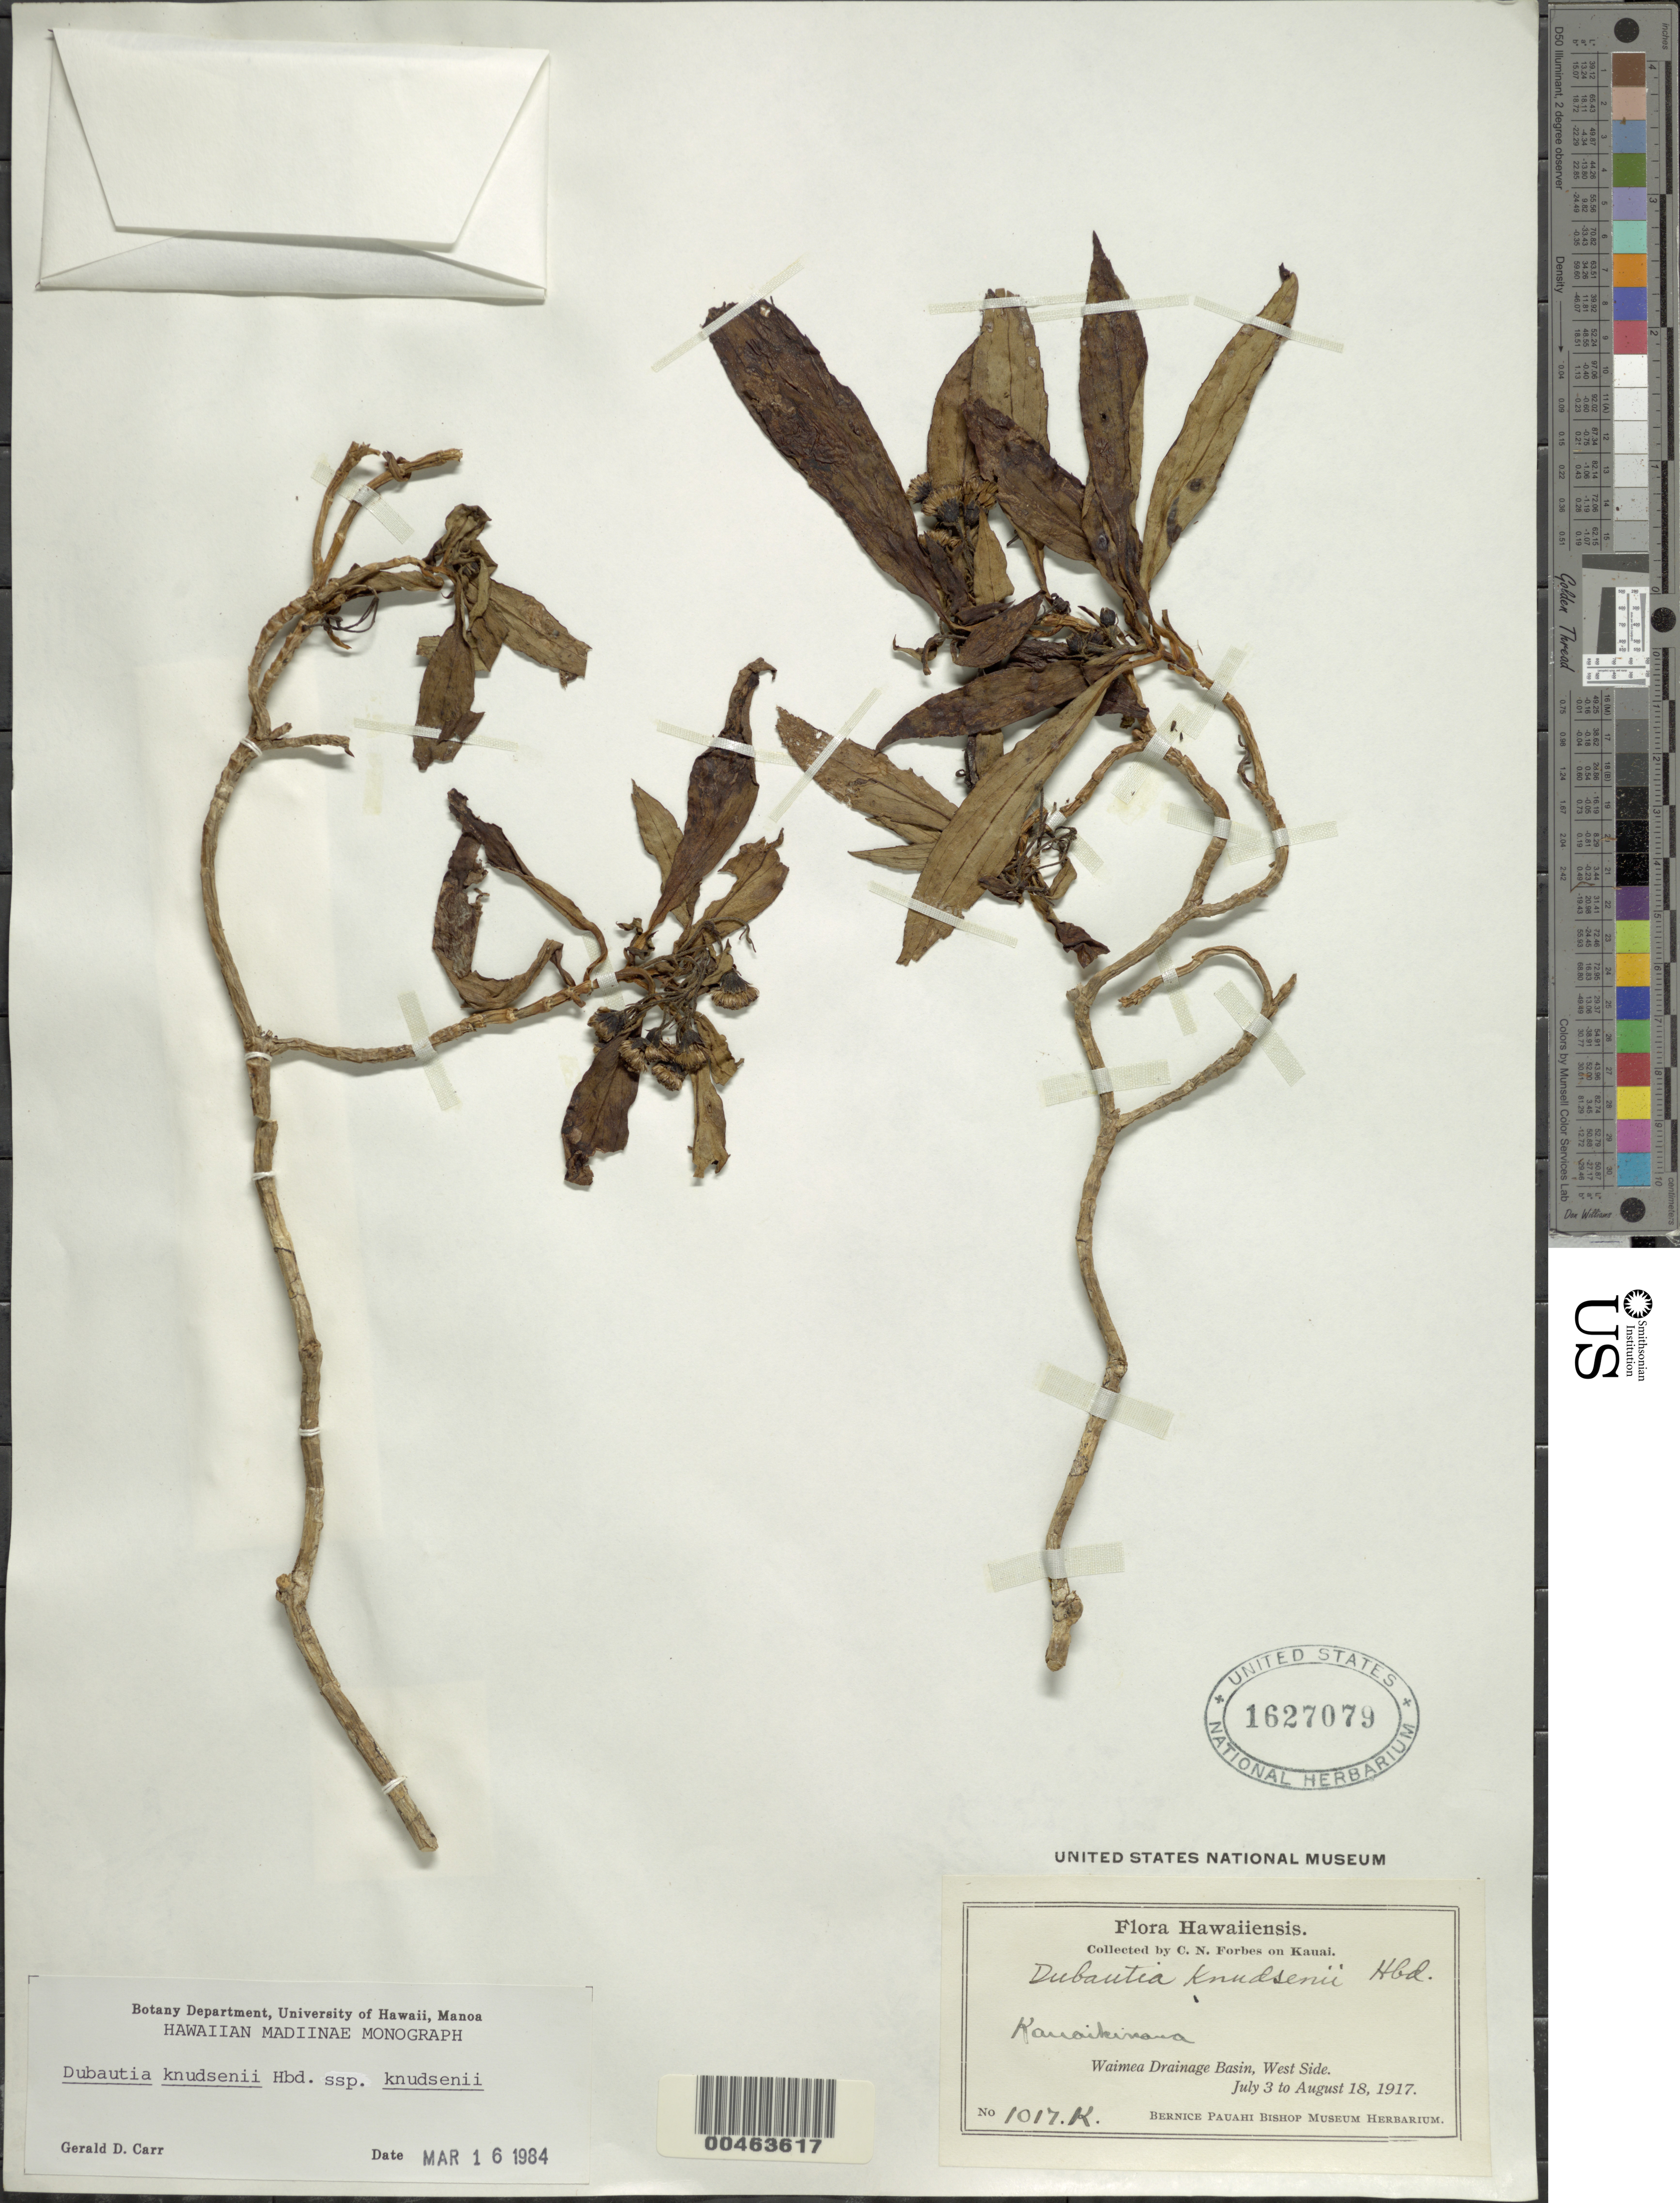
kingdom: Plantae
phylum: Tracheophyta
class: Magnoliopsida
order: Asterales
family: Asteraceae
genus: Dubautia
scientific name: Dubautia knudsenii subsp. knudsenii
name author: Hillebr.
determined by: Carr, G. D.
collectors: C. N. Forbes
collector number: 1017.K.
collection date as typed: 3 Jul 1917 to 18 Aug 1917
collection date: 1917-07-03/1917-08-18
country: United States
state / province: Hawaii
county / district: Kauai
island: Kaua'i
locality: Kauaikinaua, Waimea Drainage Basin, West Side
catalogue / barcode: US 1627079